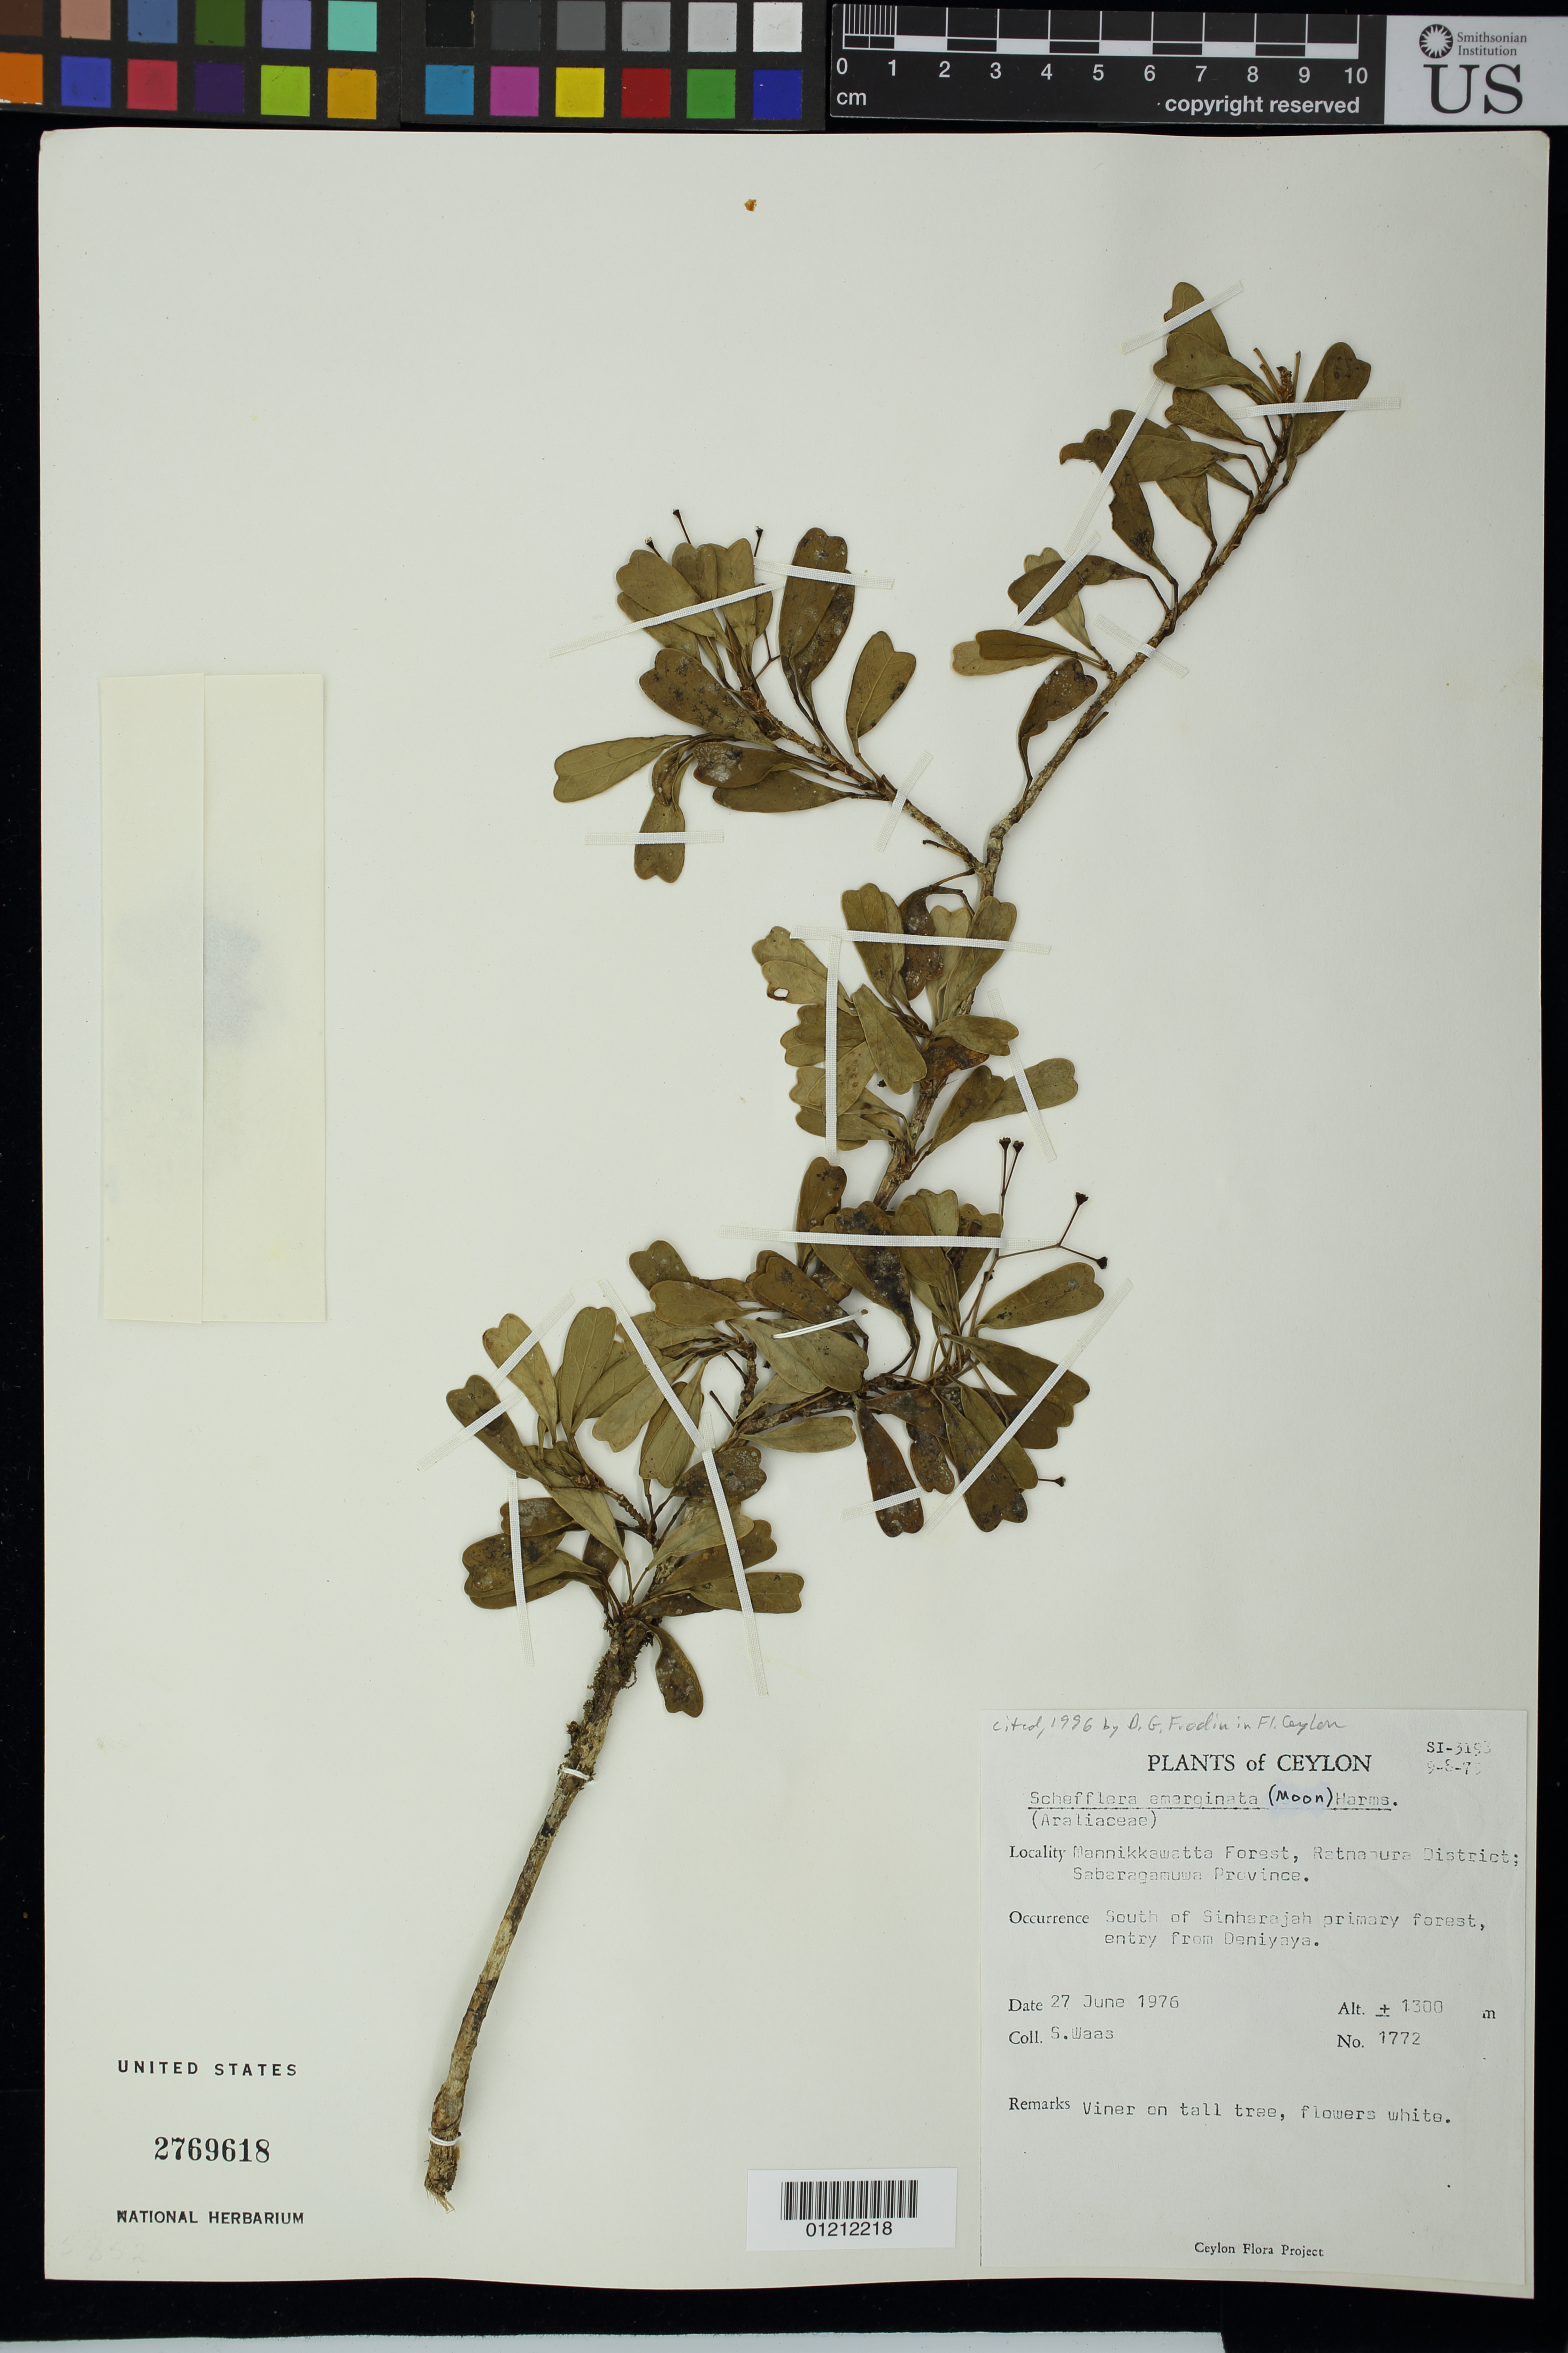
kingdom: Plantae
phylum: Tracheophyta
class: Magnoliopsida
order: Apiales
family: Araliaceae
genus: Schefflera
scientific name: Schefflera emarginata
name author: (Moon) Harms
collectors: S. Waas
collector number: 1772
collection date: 1976-06-27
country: Sri Lanka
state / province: Sabaragamuwa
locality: Ceylon. Mannikkawatta Forest, Ratnapura District; Sabaragamuwa Province. South of Sinharajah primary forest, entry from Deniyaya.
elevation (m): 1300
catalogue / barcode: US 2769618